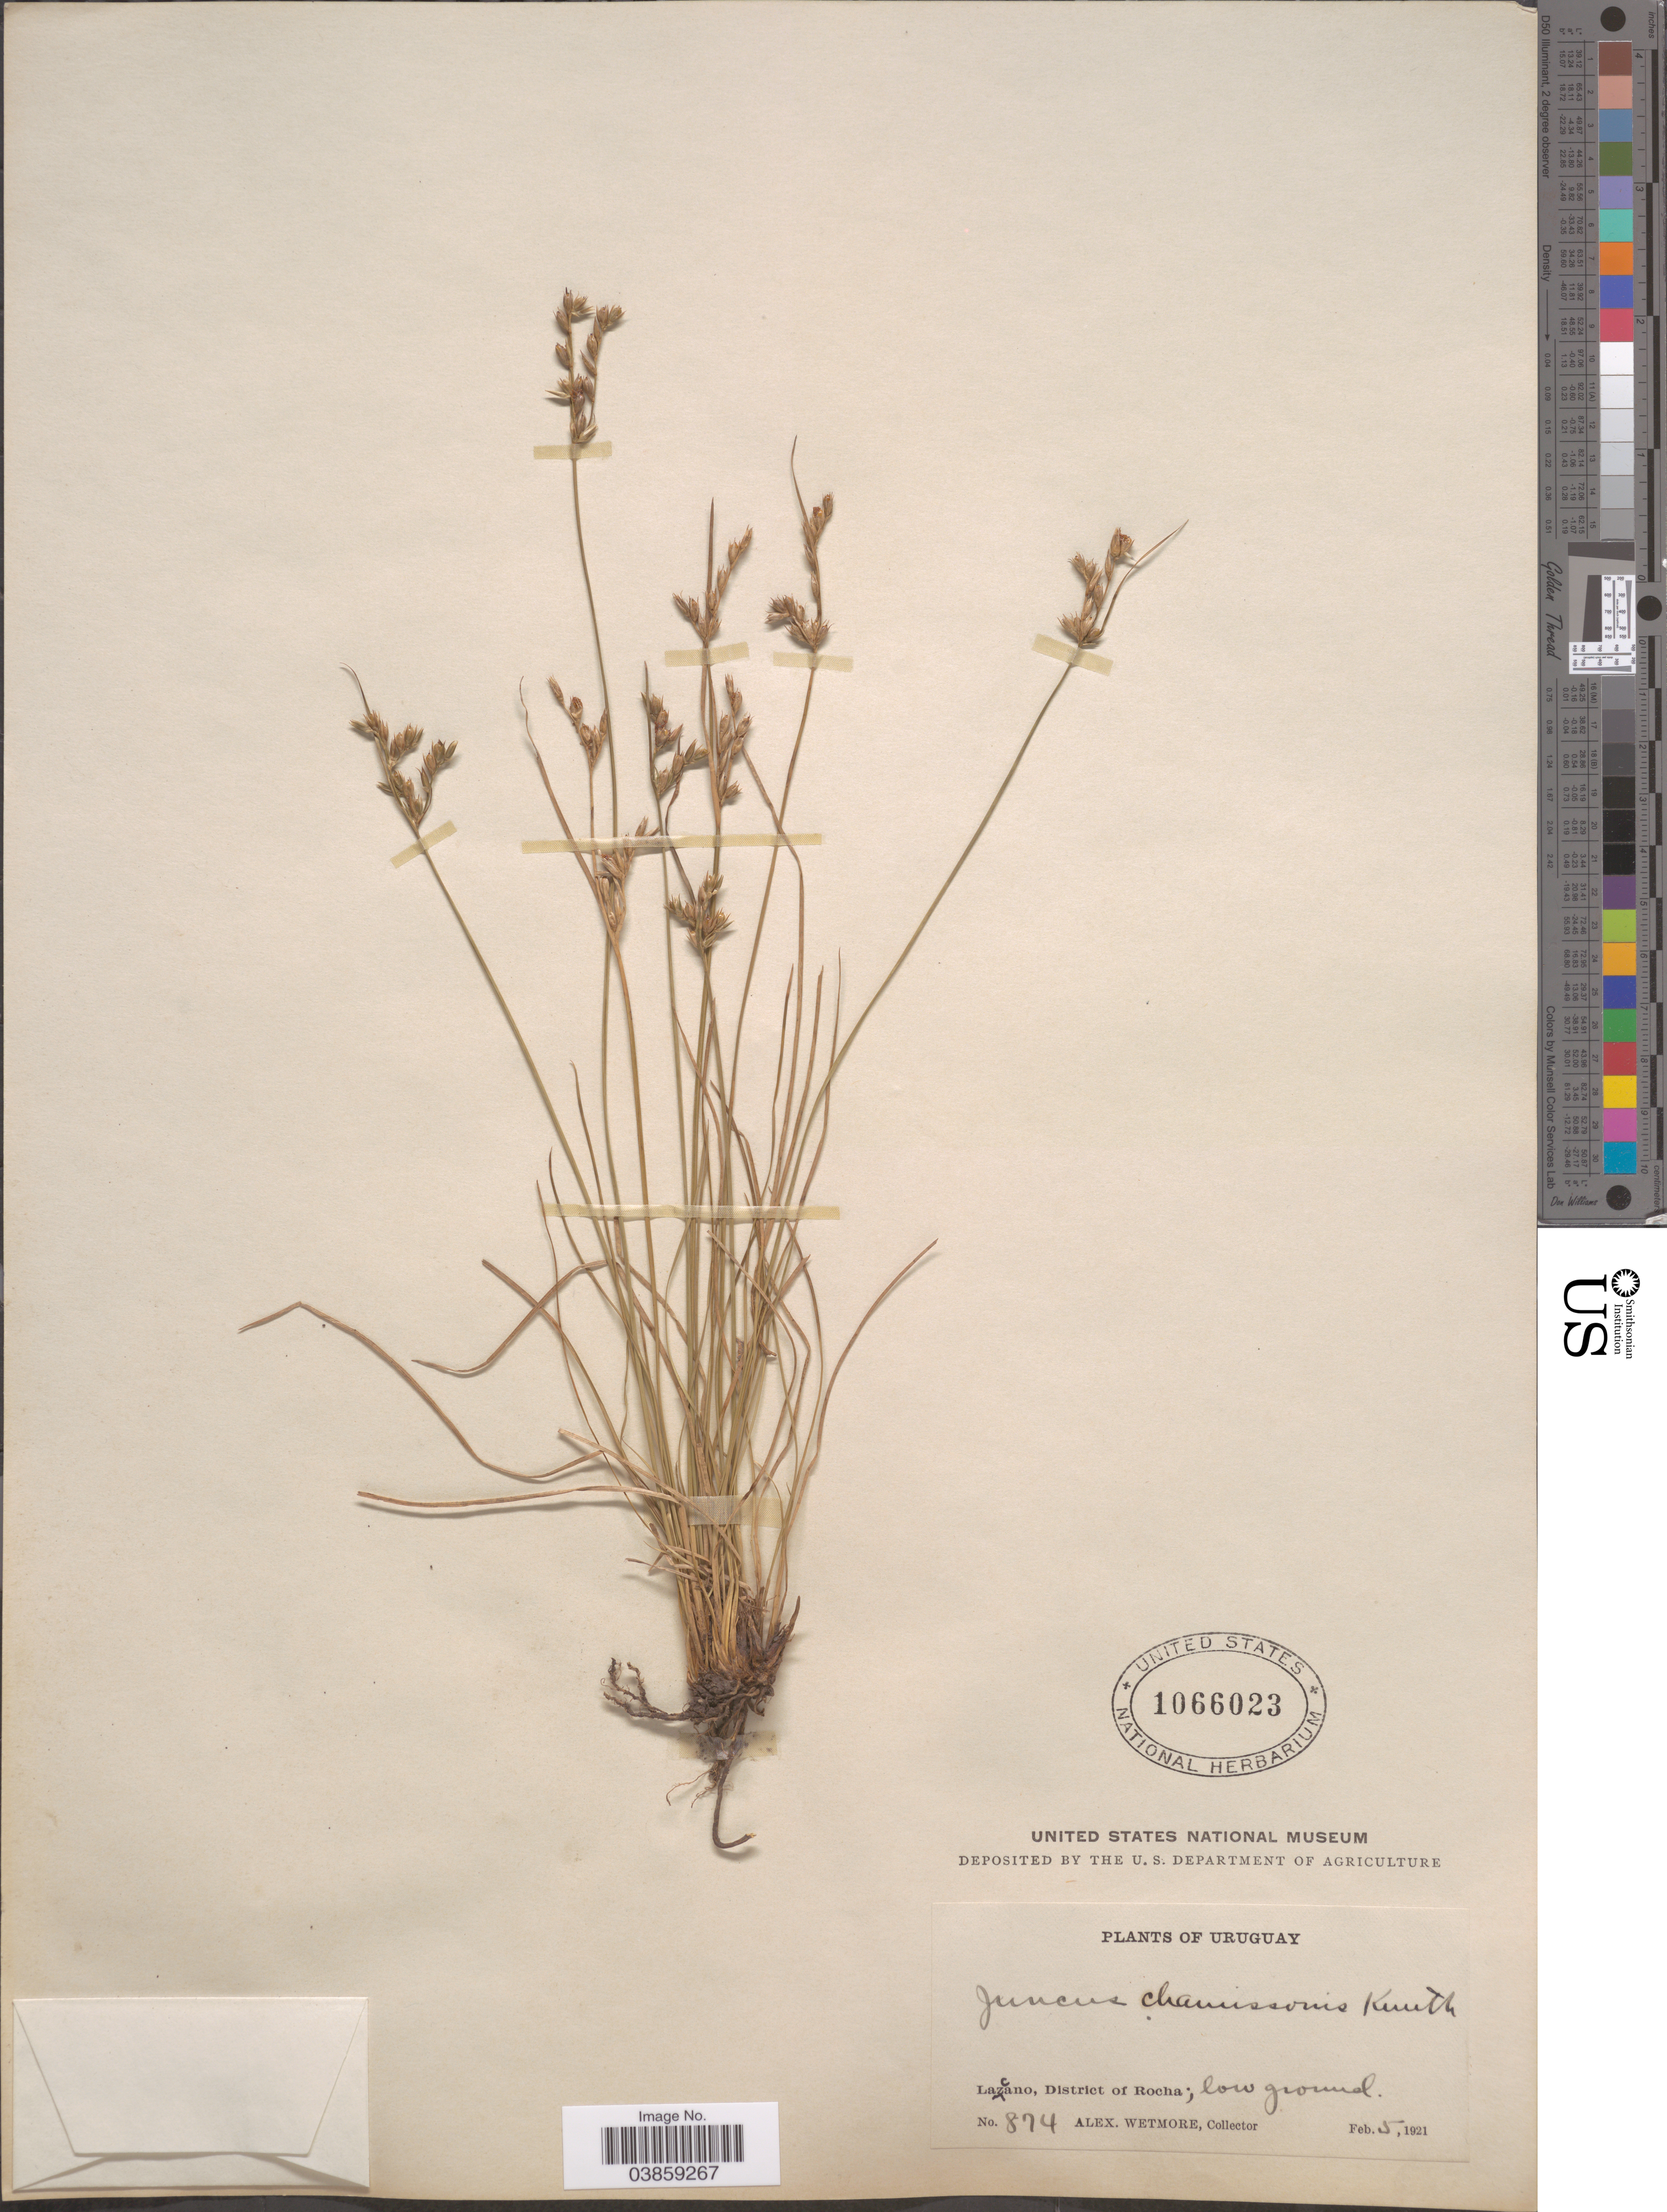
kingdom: Plantae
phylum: Tracheophyta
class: Liliopsida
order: Poales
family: Juncaceae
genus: Juncus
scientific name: Juncus chamissonis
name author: Kunth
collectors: A. Wetmore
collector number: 874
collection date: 1921-02-05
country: Uruguay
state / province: Rocha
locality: Lazcano, District of Rocha.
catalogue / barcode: US 1066023